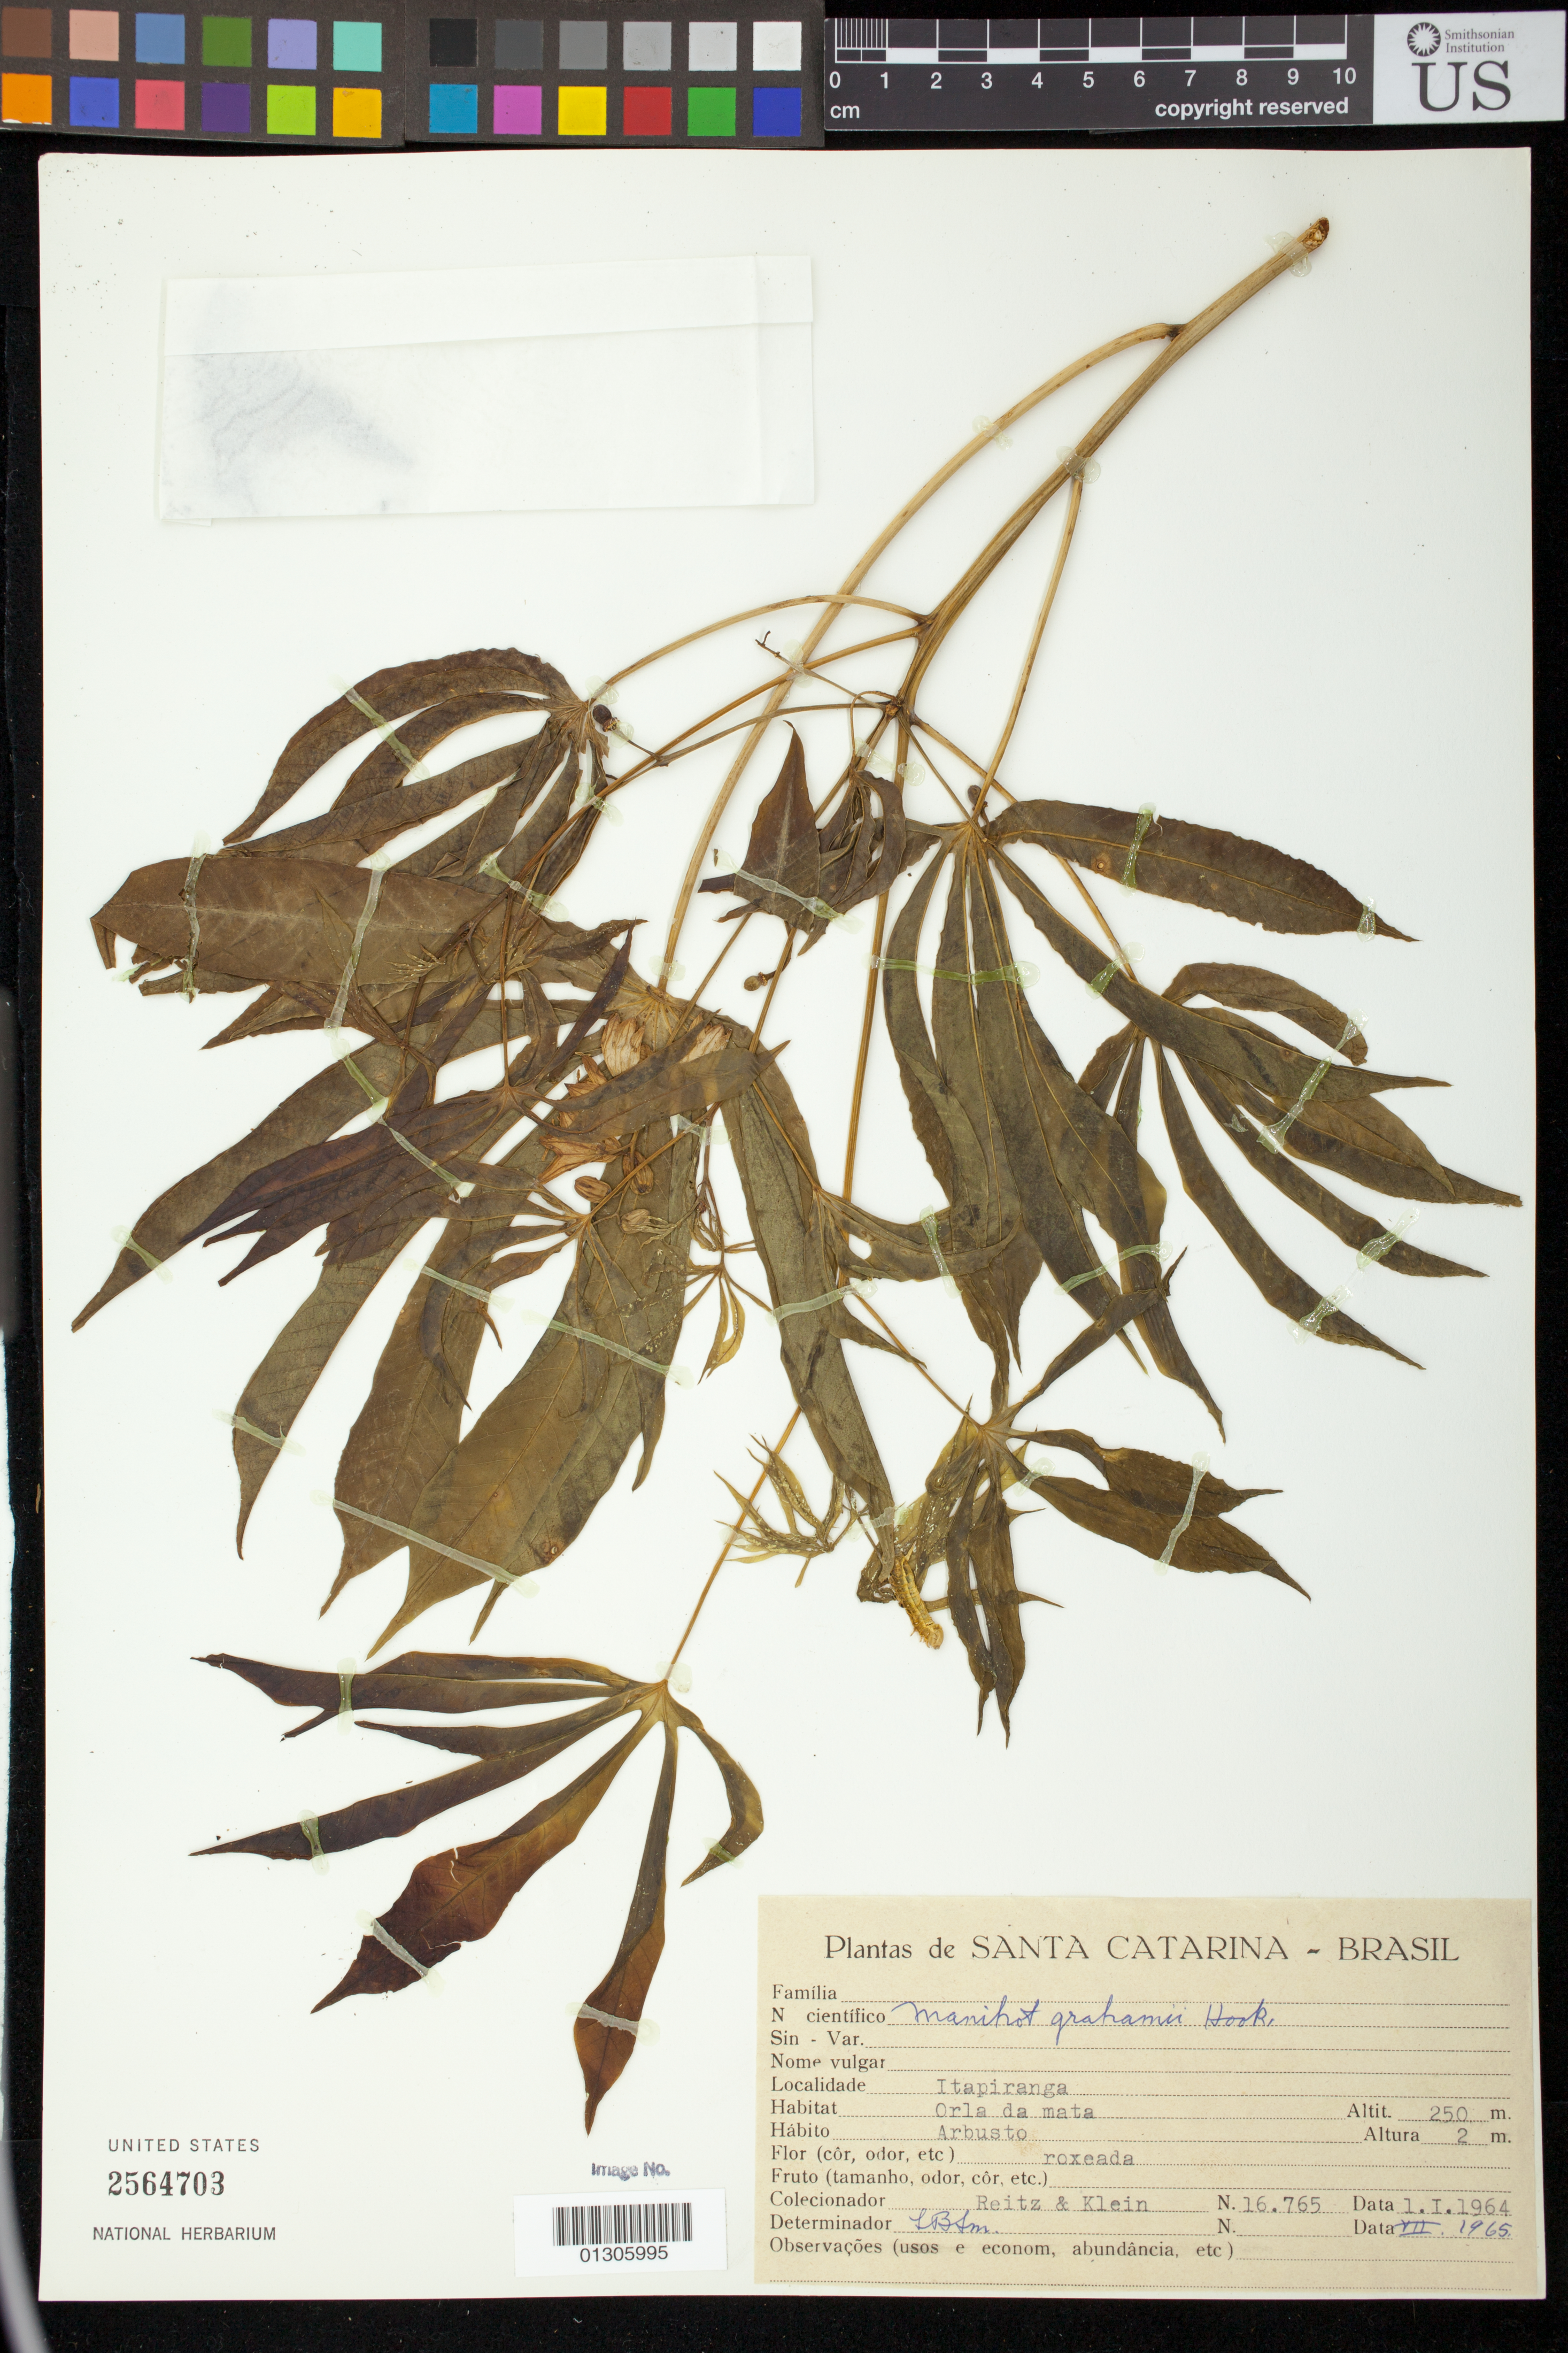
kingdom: Plantae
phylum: Tracheophyta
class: Magnoliopsida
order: Malpighiales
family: Euphorbiaceae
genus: Manihot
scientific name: Manihot guaranitica subsp. guaranitica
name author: Chodat & Hassl.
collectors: R. Reitz & R. M. Klein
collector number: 16765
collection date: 1964-01-01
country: Brazil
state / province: Santa Catarina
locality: Itapiranga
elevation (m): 250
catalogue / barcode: US 2564703